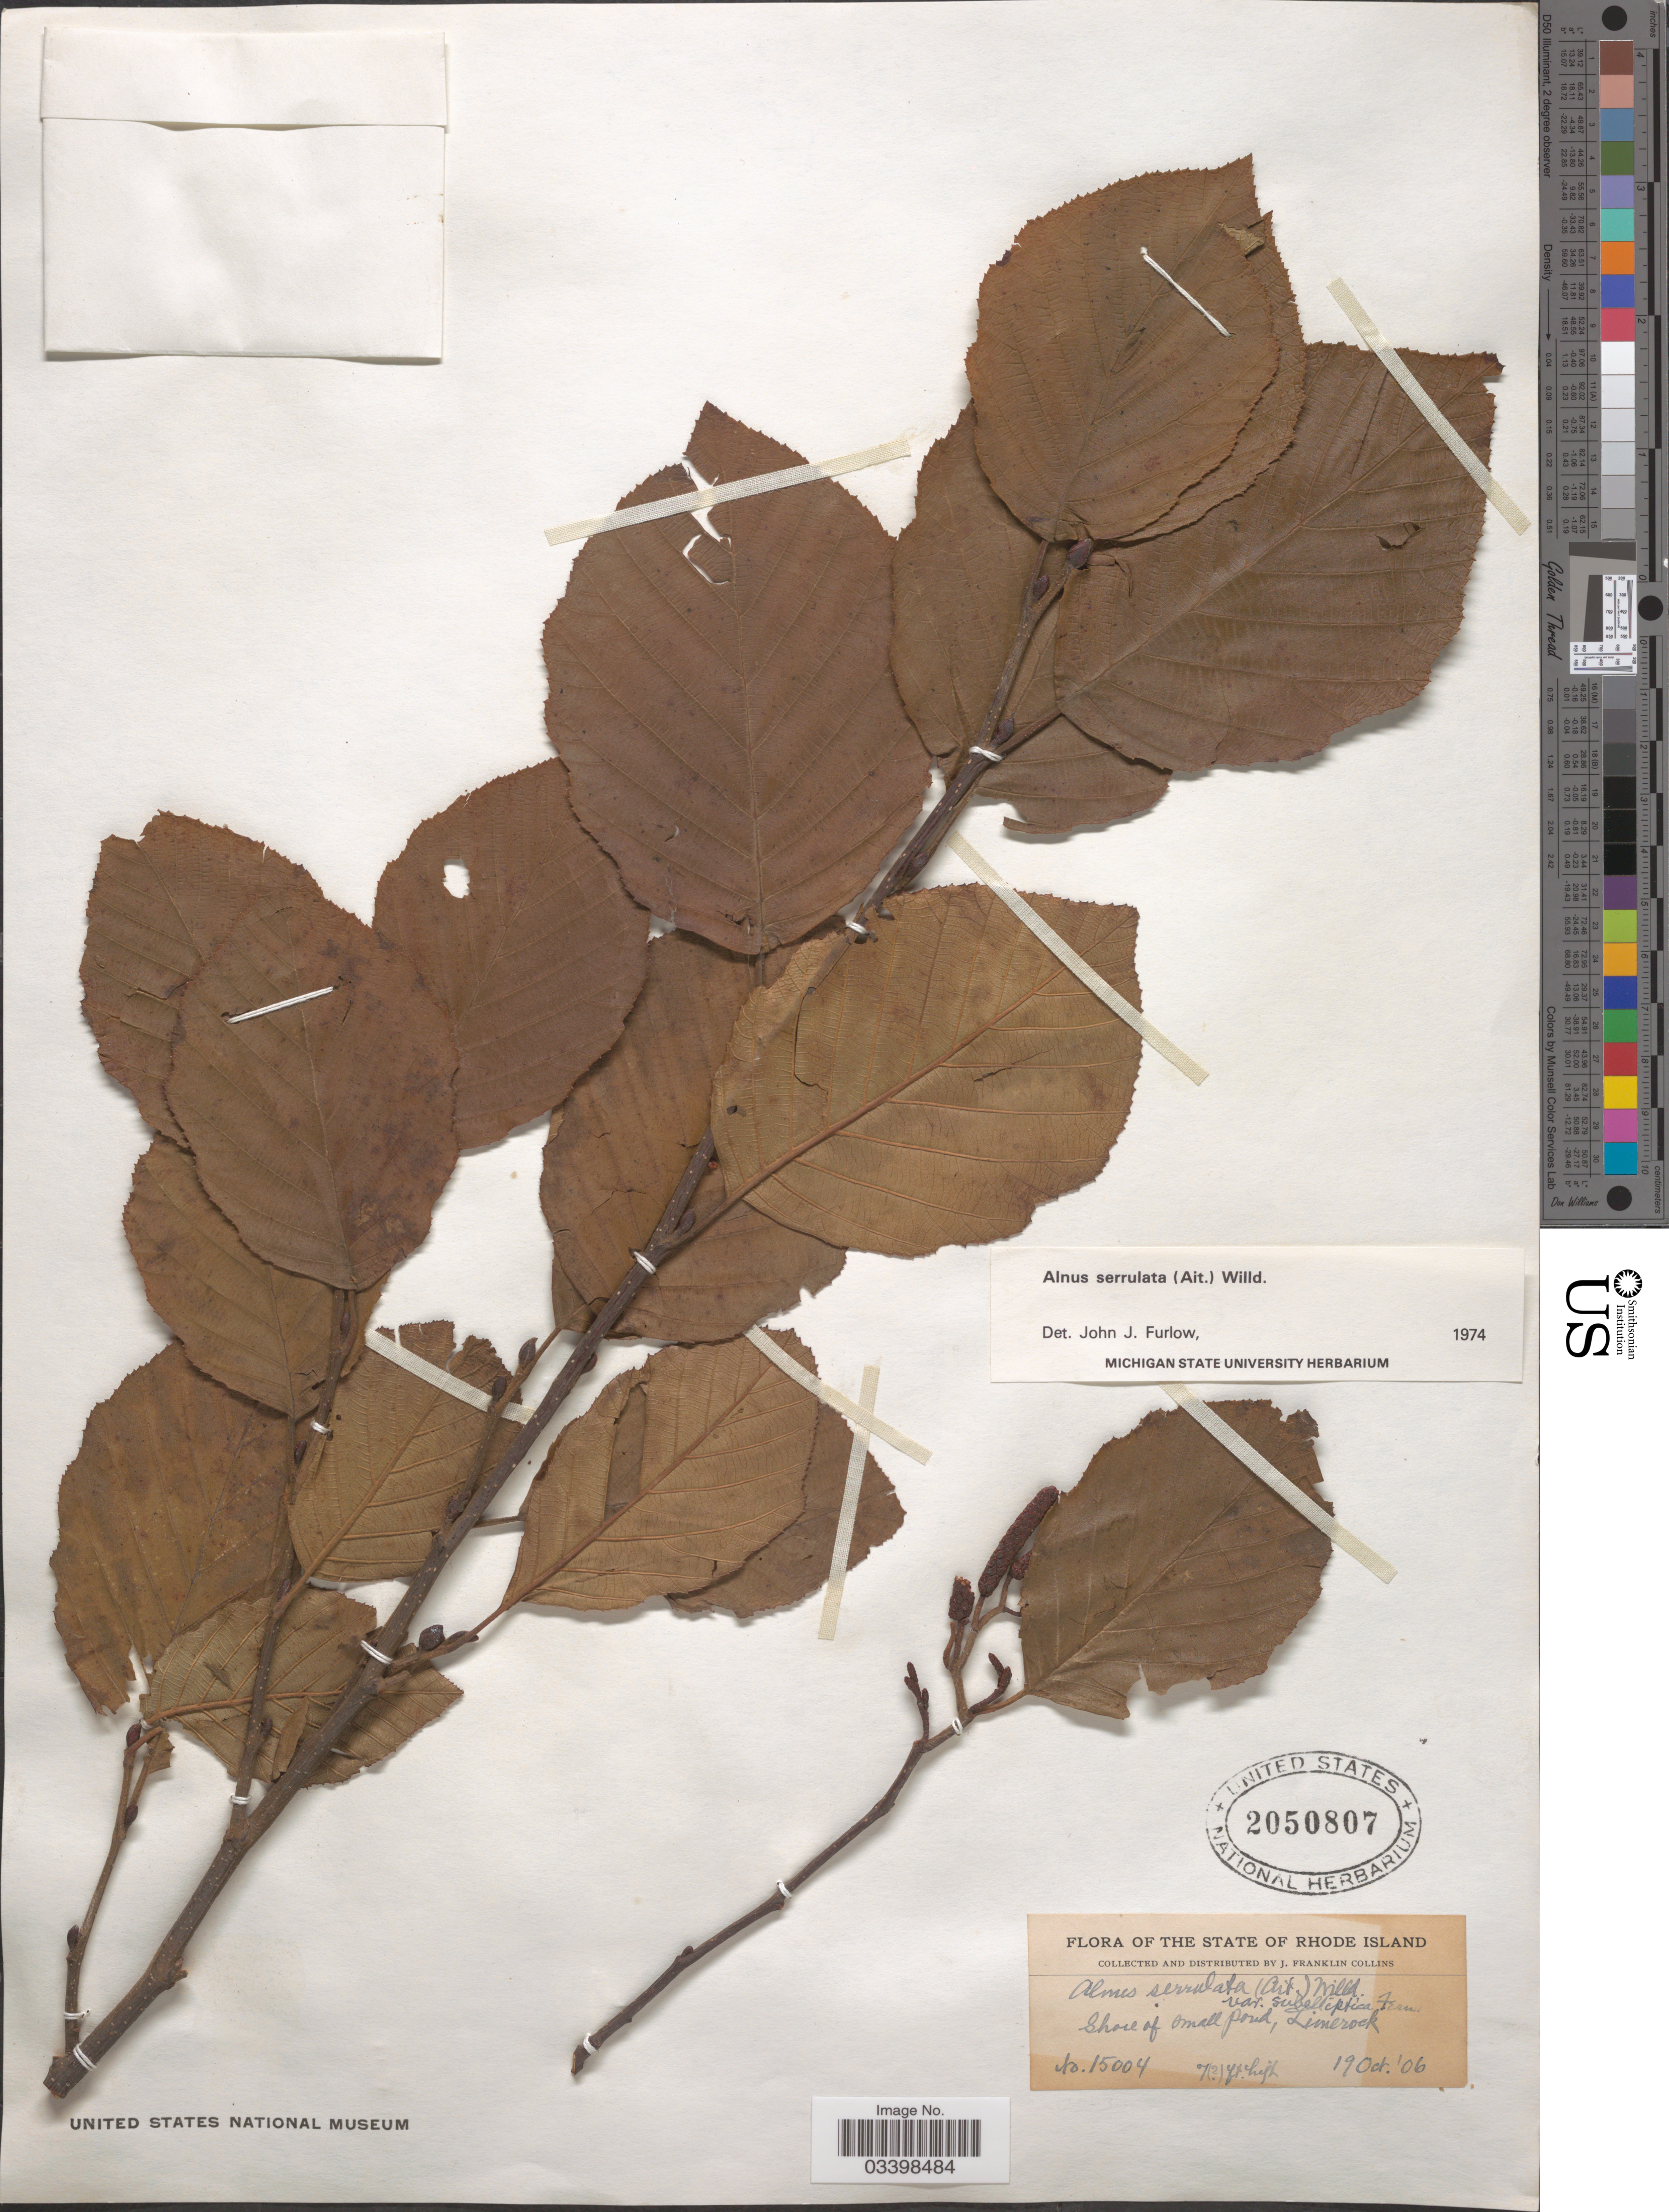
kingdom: Plantae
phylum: Tracheophyta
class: Magnoliopsida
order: Fagales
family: Betulaceae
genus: Alnus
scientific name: Alnus serrulata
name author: (Aiton) Willd.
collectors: J. Collins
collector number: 15004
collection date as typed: Transcribed d/m/y: 19/10/6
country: United States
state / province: Rhode Island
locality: Shore of small pond, Limerock.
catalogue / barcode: US 2050807